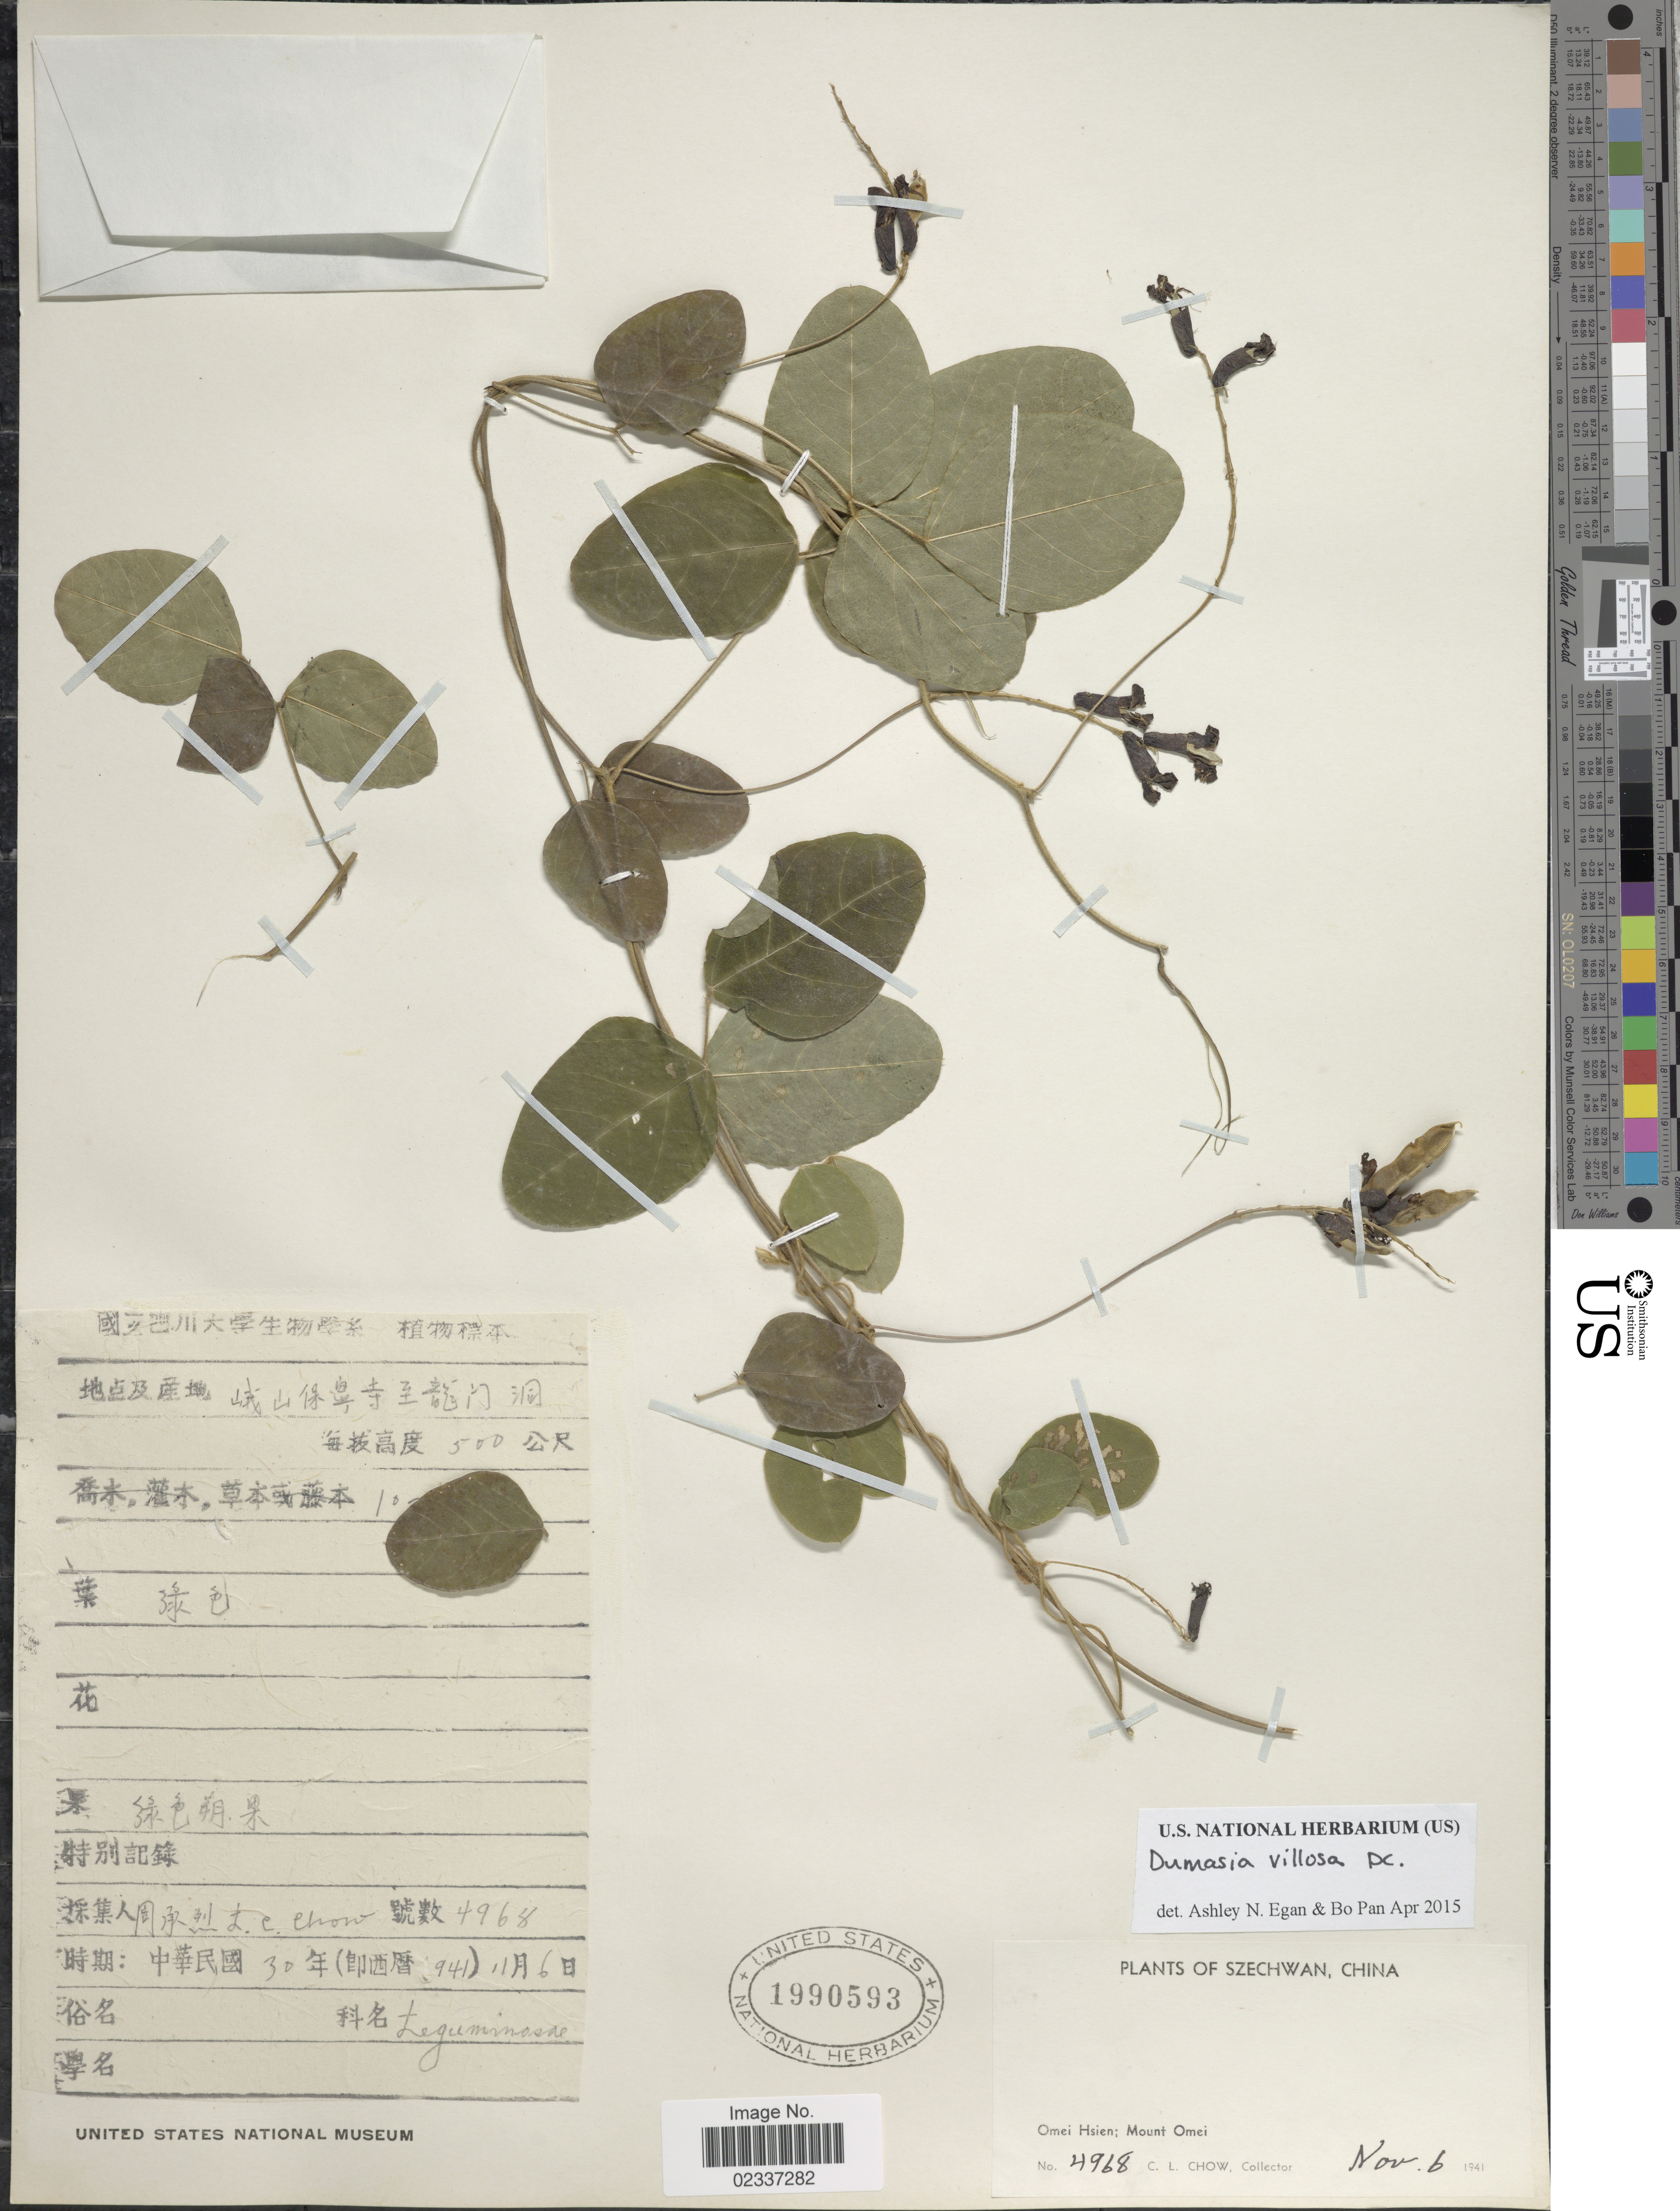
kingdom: Plantae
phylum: Tracheophyta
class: Magnoliopsida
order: Fabales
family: Fabaceae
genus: Dumasia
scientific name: Dumasia villosa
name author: DC.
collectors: C. Chow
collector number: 4968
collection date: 1941-11-06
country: China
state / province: Sichuan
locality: Szechwan, China, Omei Hsien: Mount Omei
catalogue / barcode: US 1990593